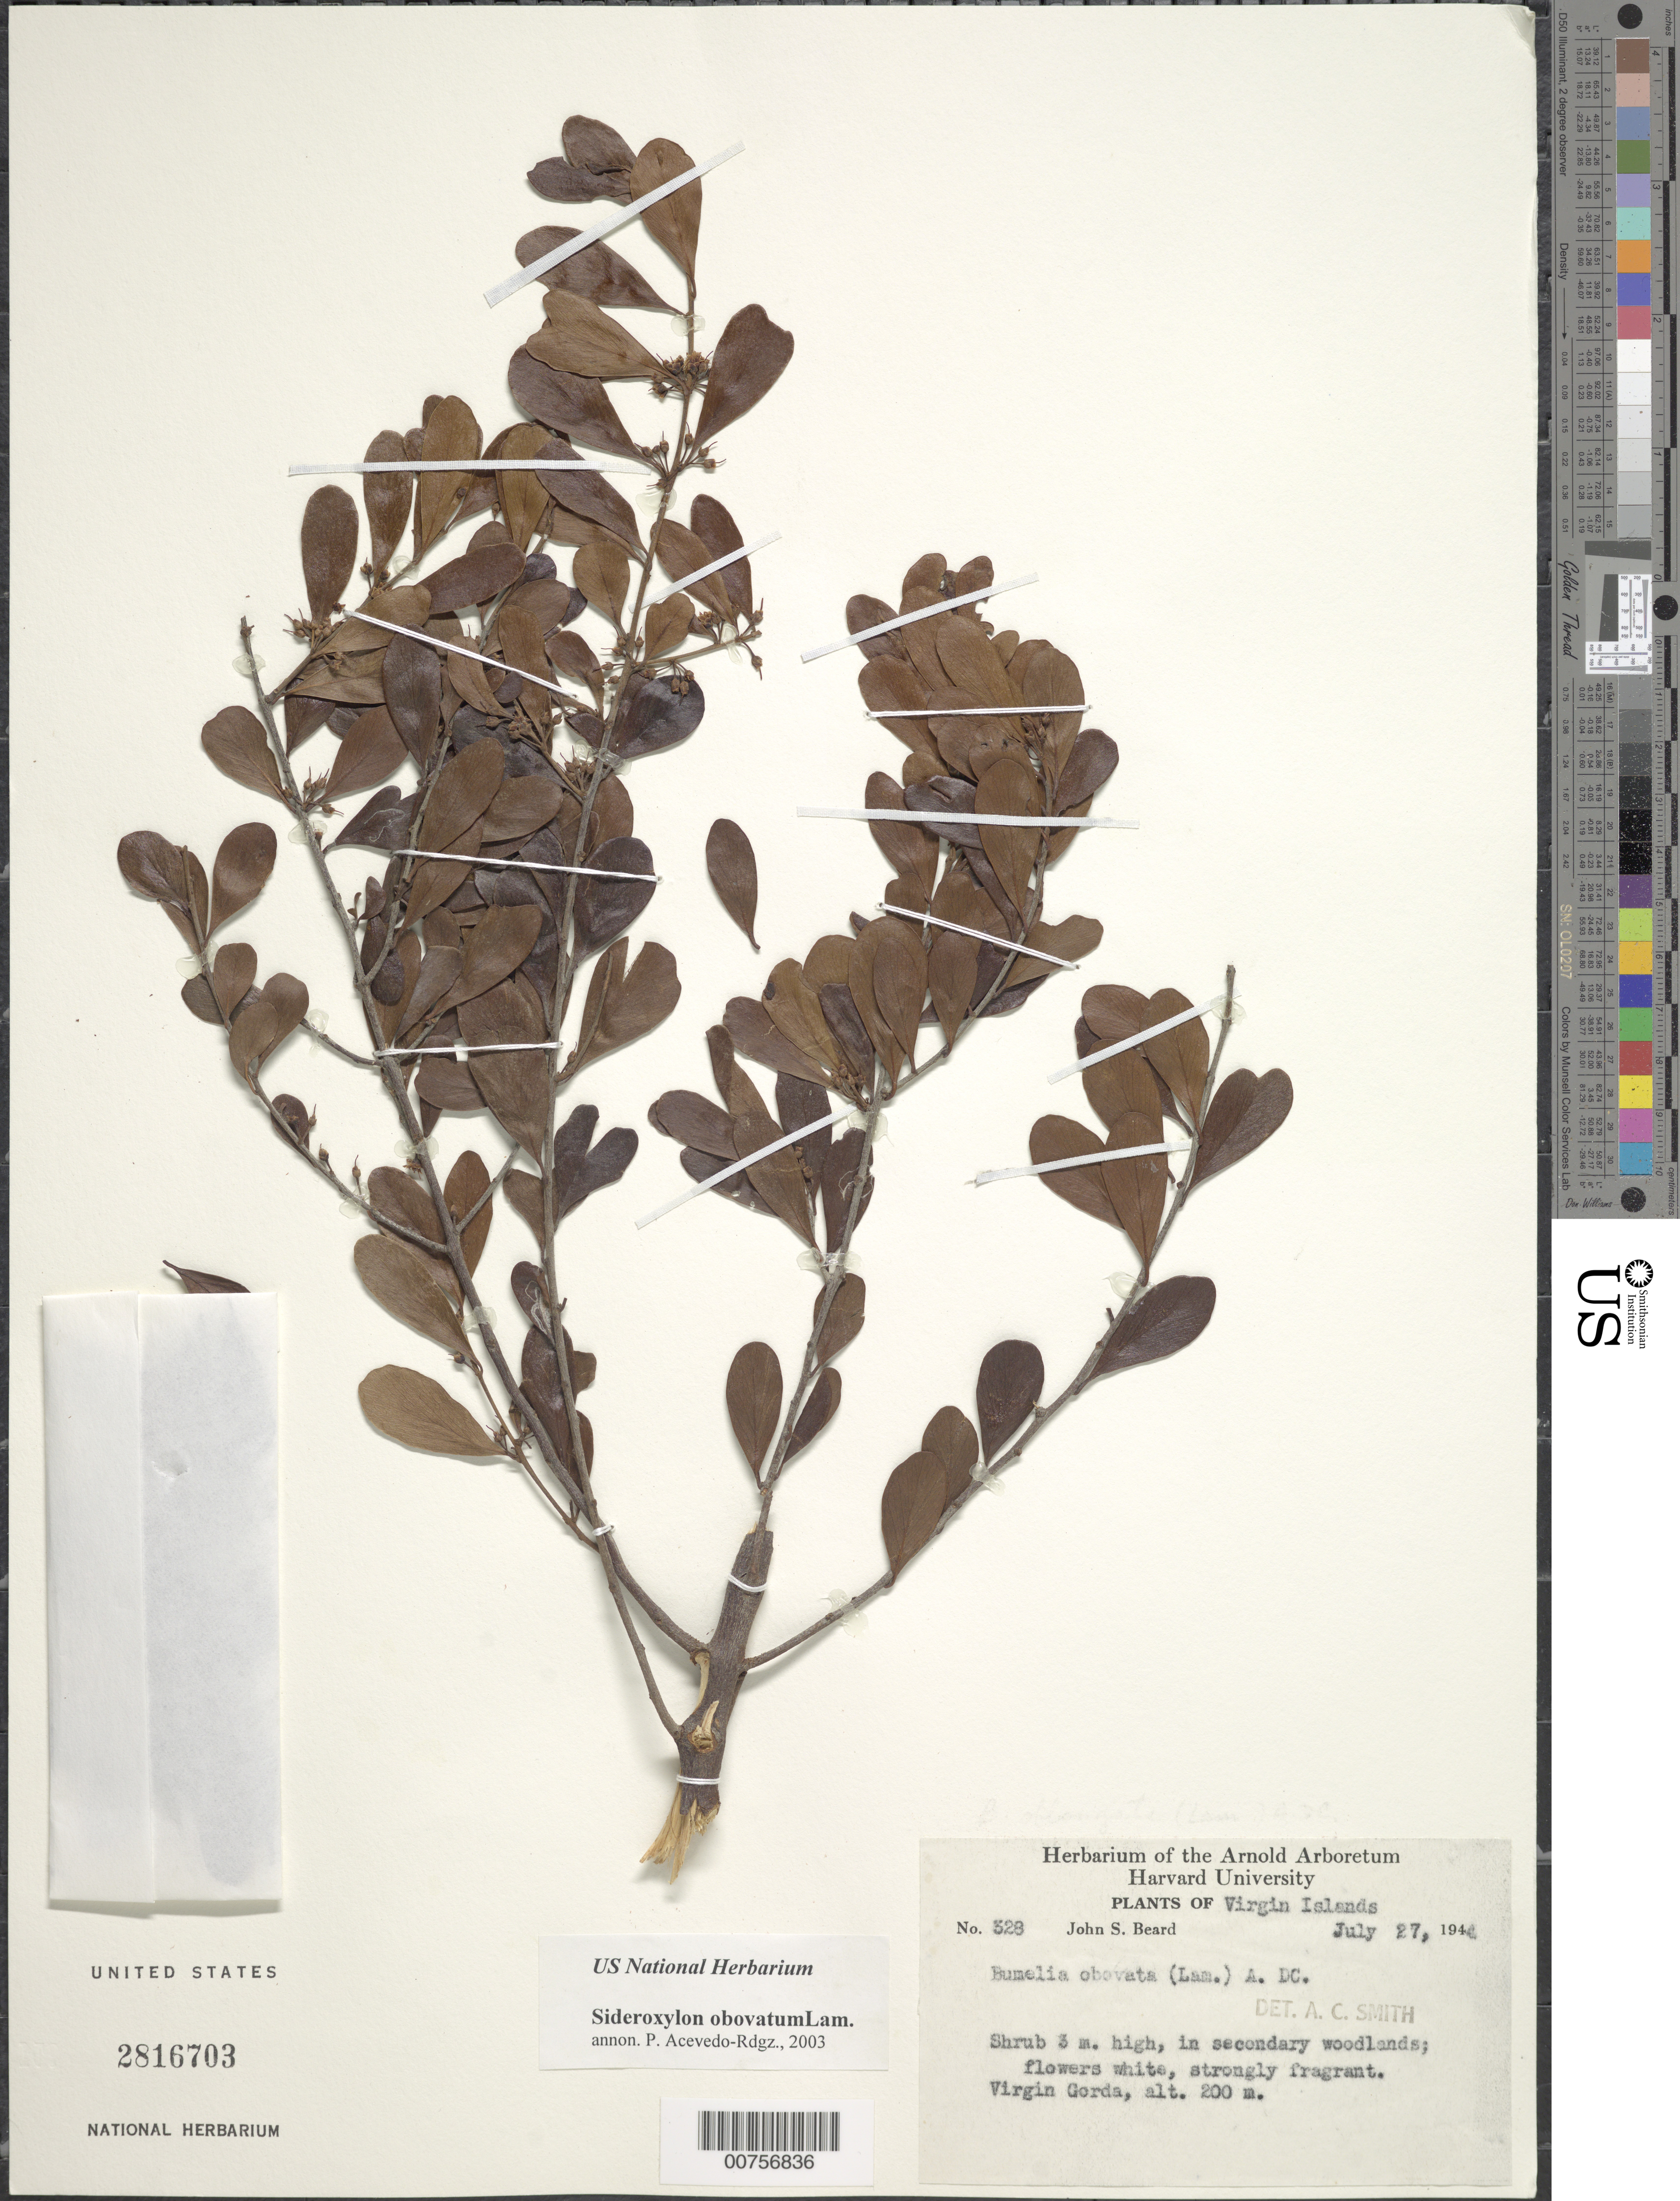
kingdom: Plantae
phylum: Tracheophyta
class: Magnoliopsida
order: Ericales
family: Sapotaceae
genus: Sideroxylon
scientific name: Sideroxylon obovatum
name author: Lam.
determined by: Acevedo-Rodríguez, P., (BOT), Smithsonian Institution - National Museum of Natural History (UNITED STATES)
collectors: J. Beard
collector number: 328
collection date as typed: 27 Jul 1944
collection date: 1944-07-27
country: British Virgin Islands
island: Virgin Gorda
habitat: Secondary woodlands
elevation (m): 200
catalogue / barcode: US 2816703